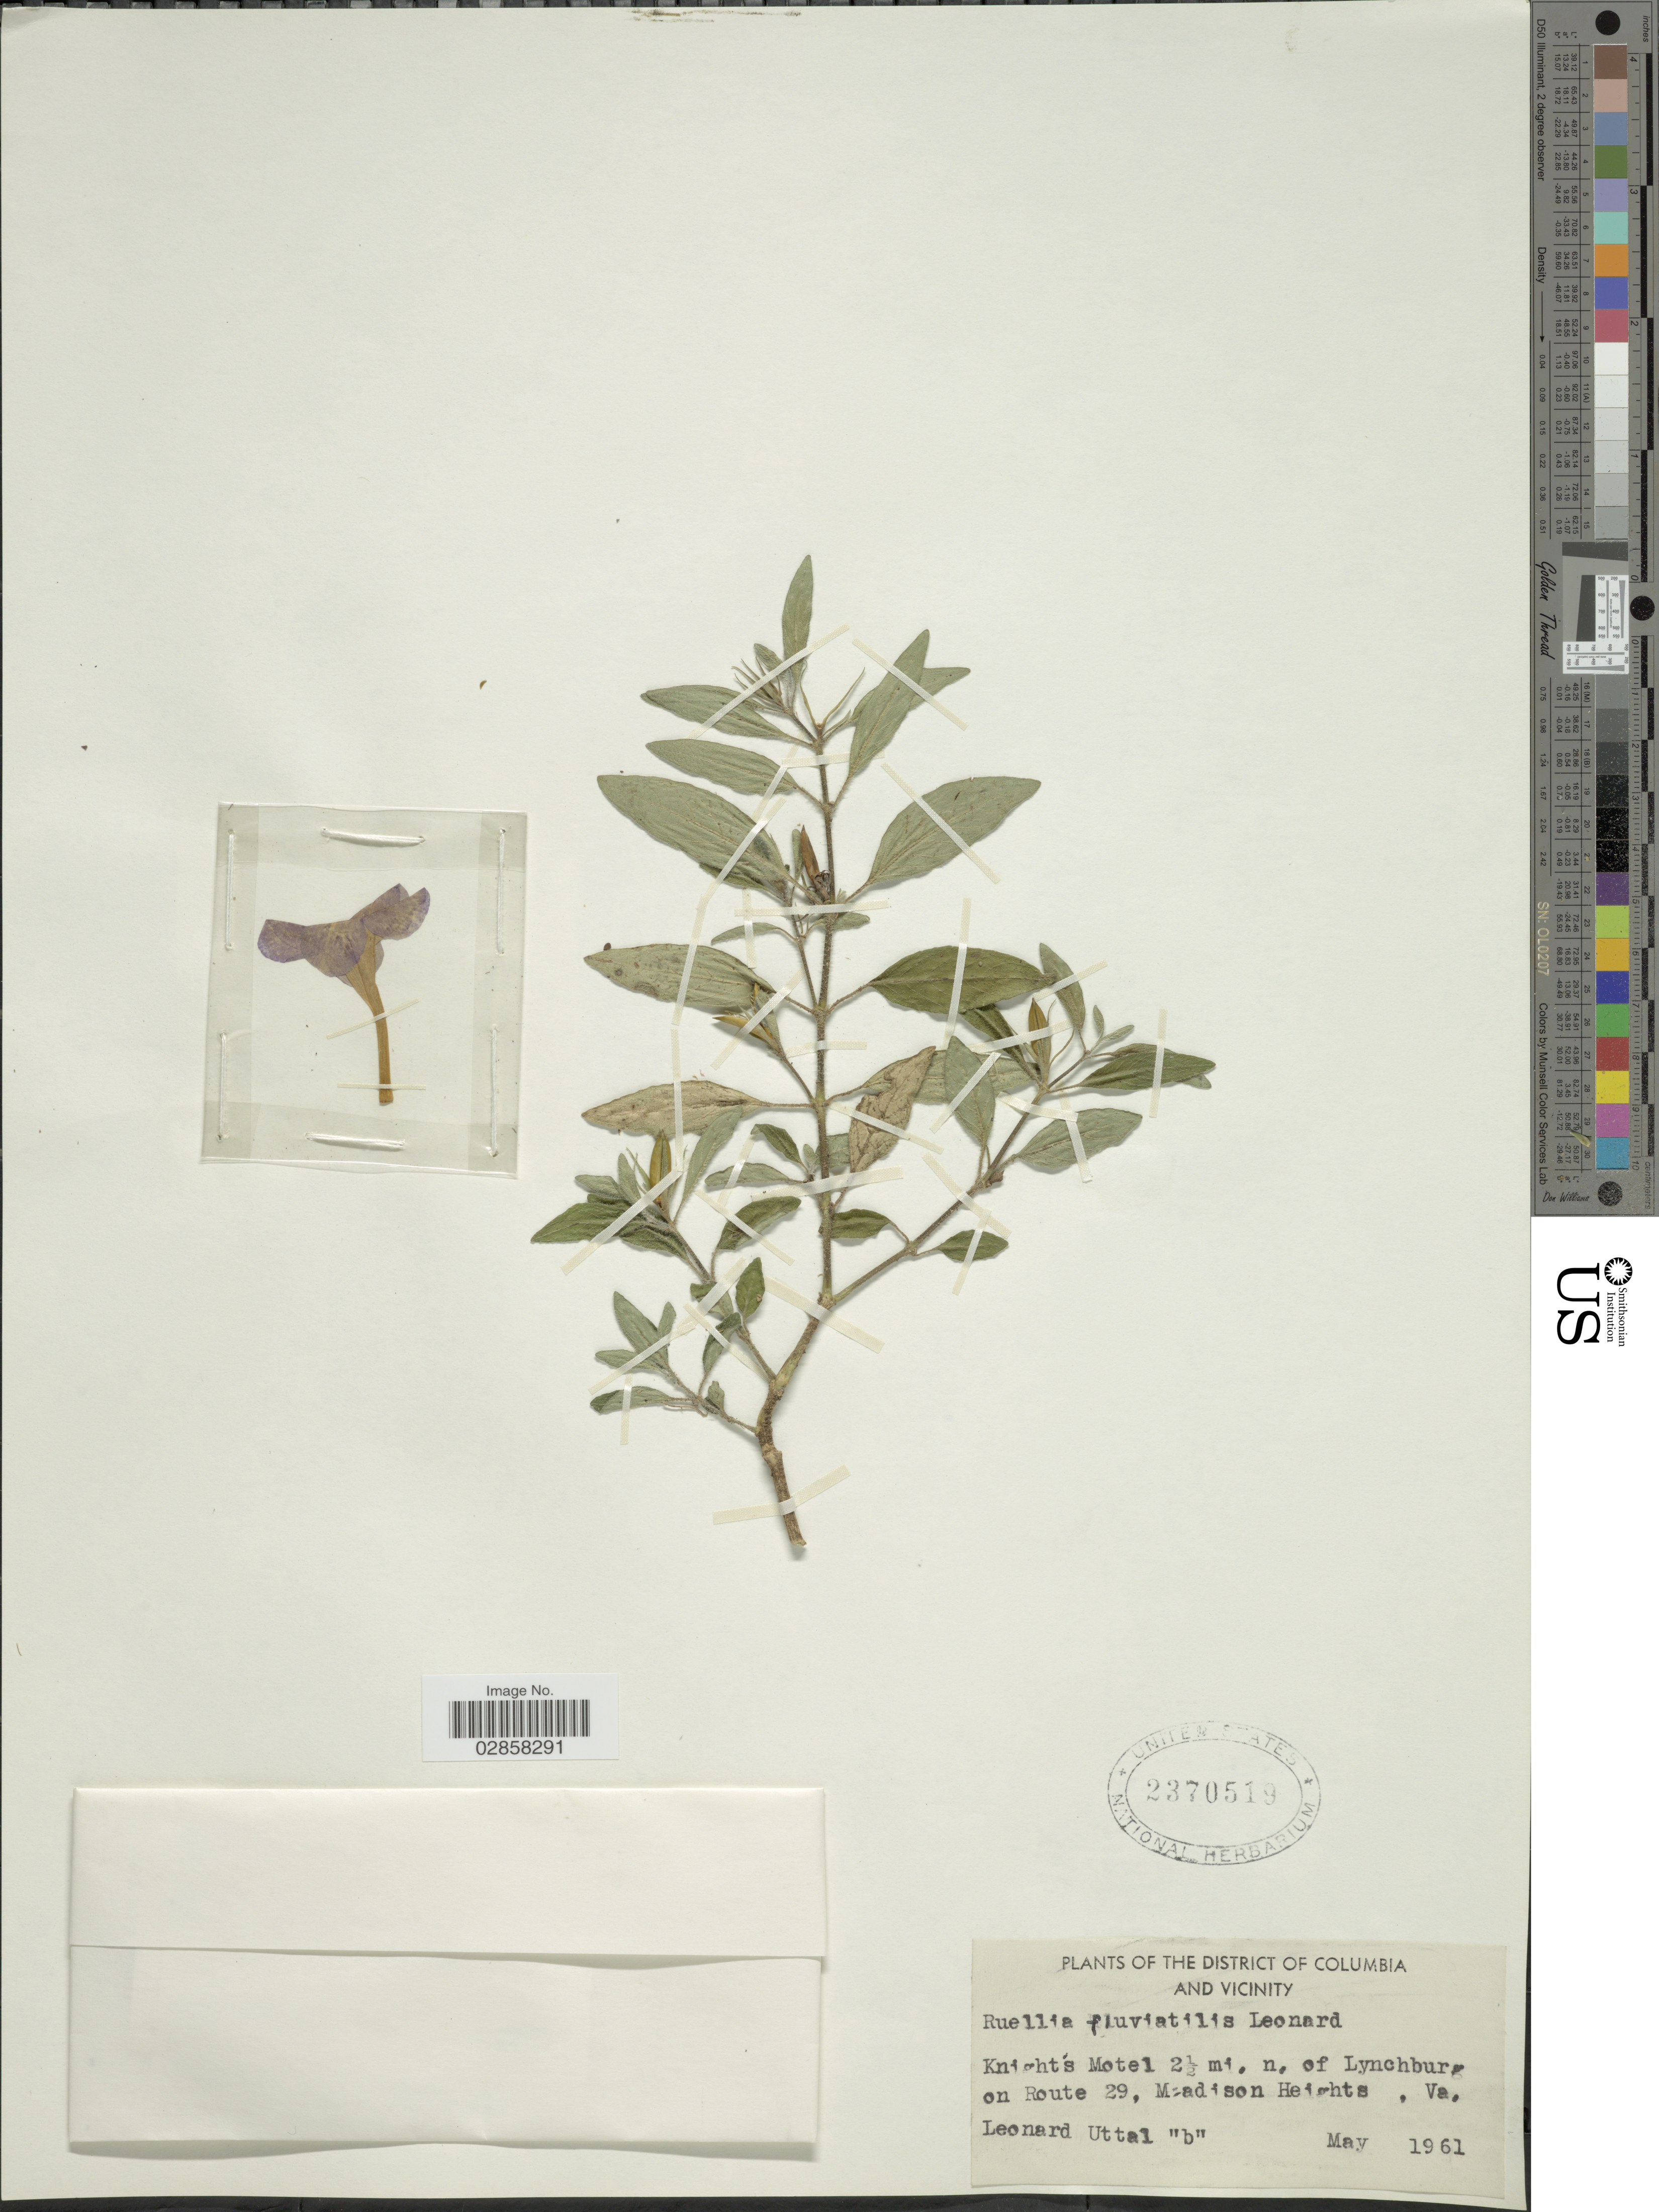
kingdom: Plantae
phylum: Tracheophyta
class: Magnoliopsida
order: Lamiales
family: Acanthaceae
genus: Ruellia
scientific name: Ruellia squarrosa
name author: Fenzl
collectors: L. Uttal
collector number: b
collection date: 1961-05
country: United States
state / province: Virginia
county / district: Amherst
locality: Knight's Motel 2½ mi. n. of Lynchburg on Route 29, Madison Heights.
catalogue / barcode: US 2370519